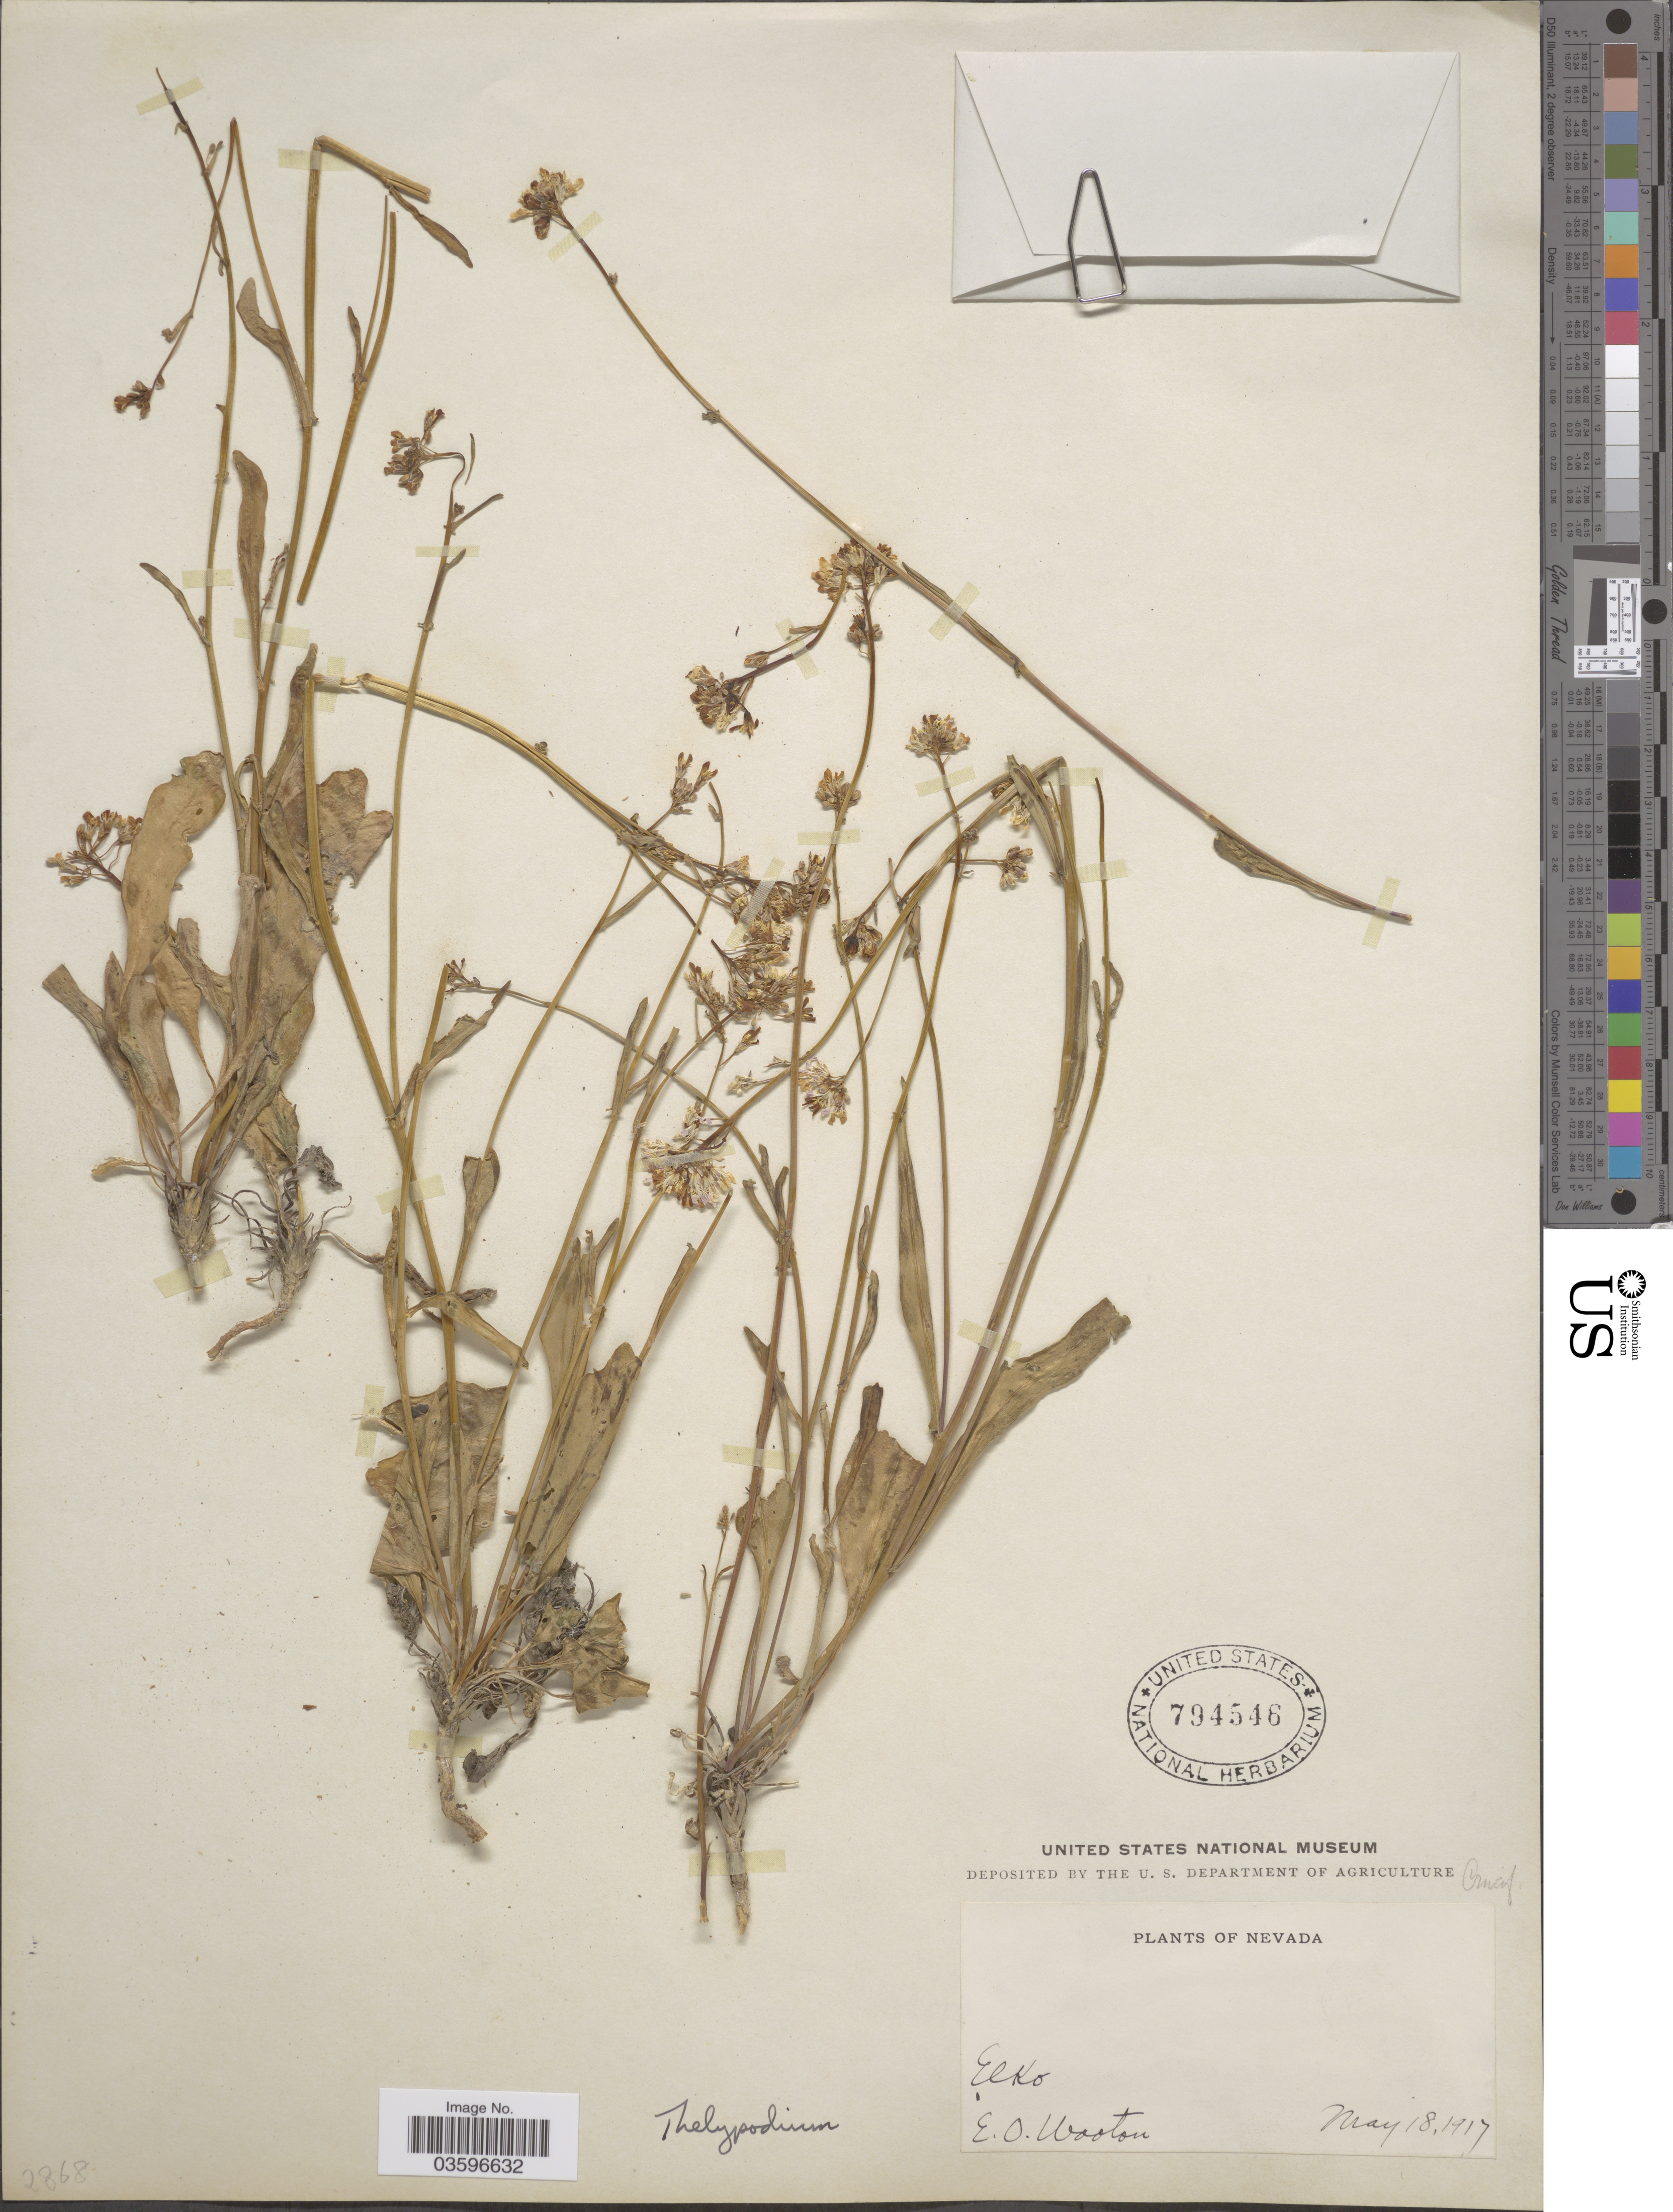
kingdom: Plantae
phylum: Tracheophyta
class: Magnoliopsida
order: Brassicales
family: Brassicaceae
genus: Thelypodium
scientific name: Thelypodium sp.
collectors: E. O. Wooton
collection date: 1917-05-18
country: United States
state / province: Nevada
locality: Elko.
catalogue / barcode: US 794546